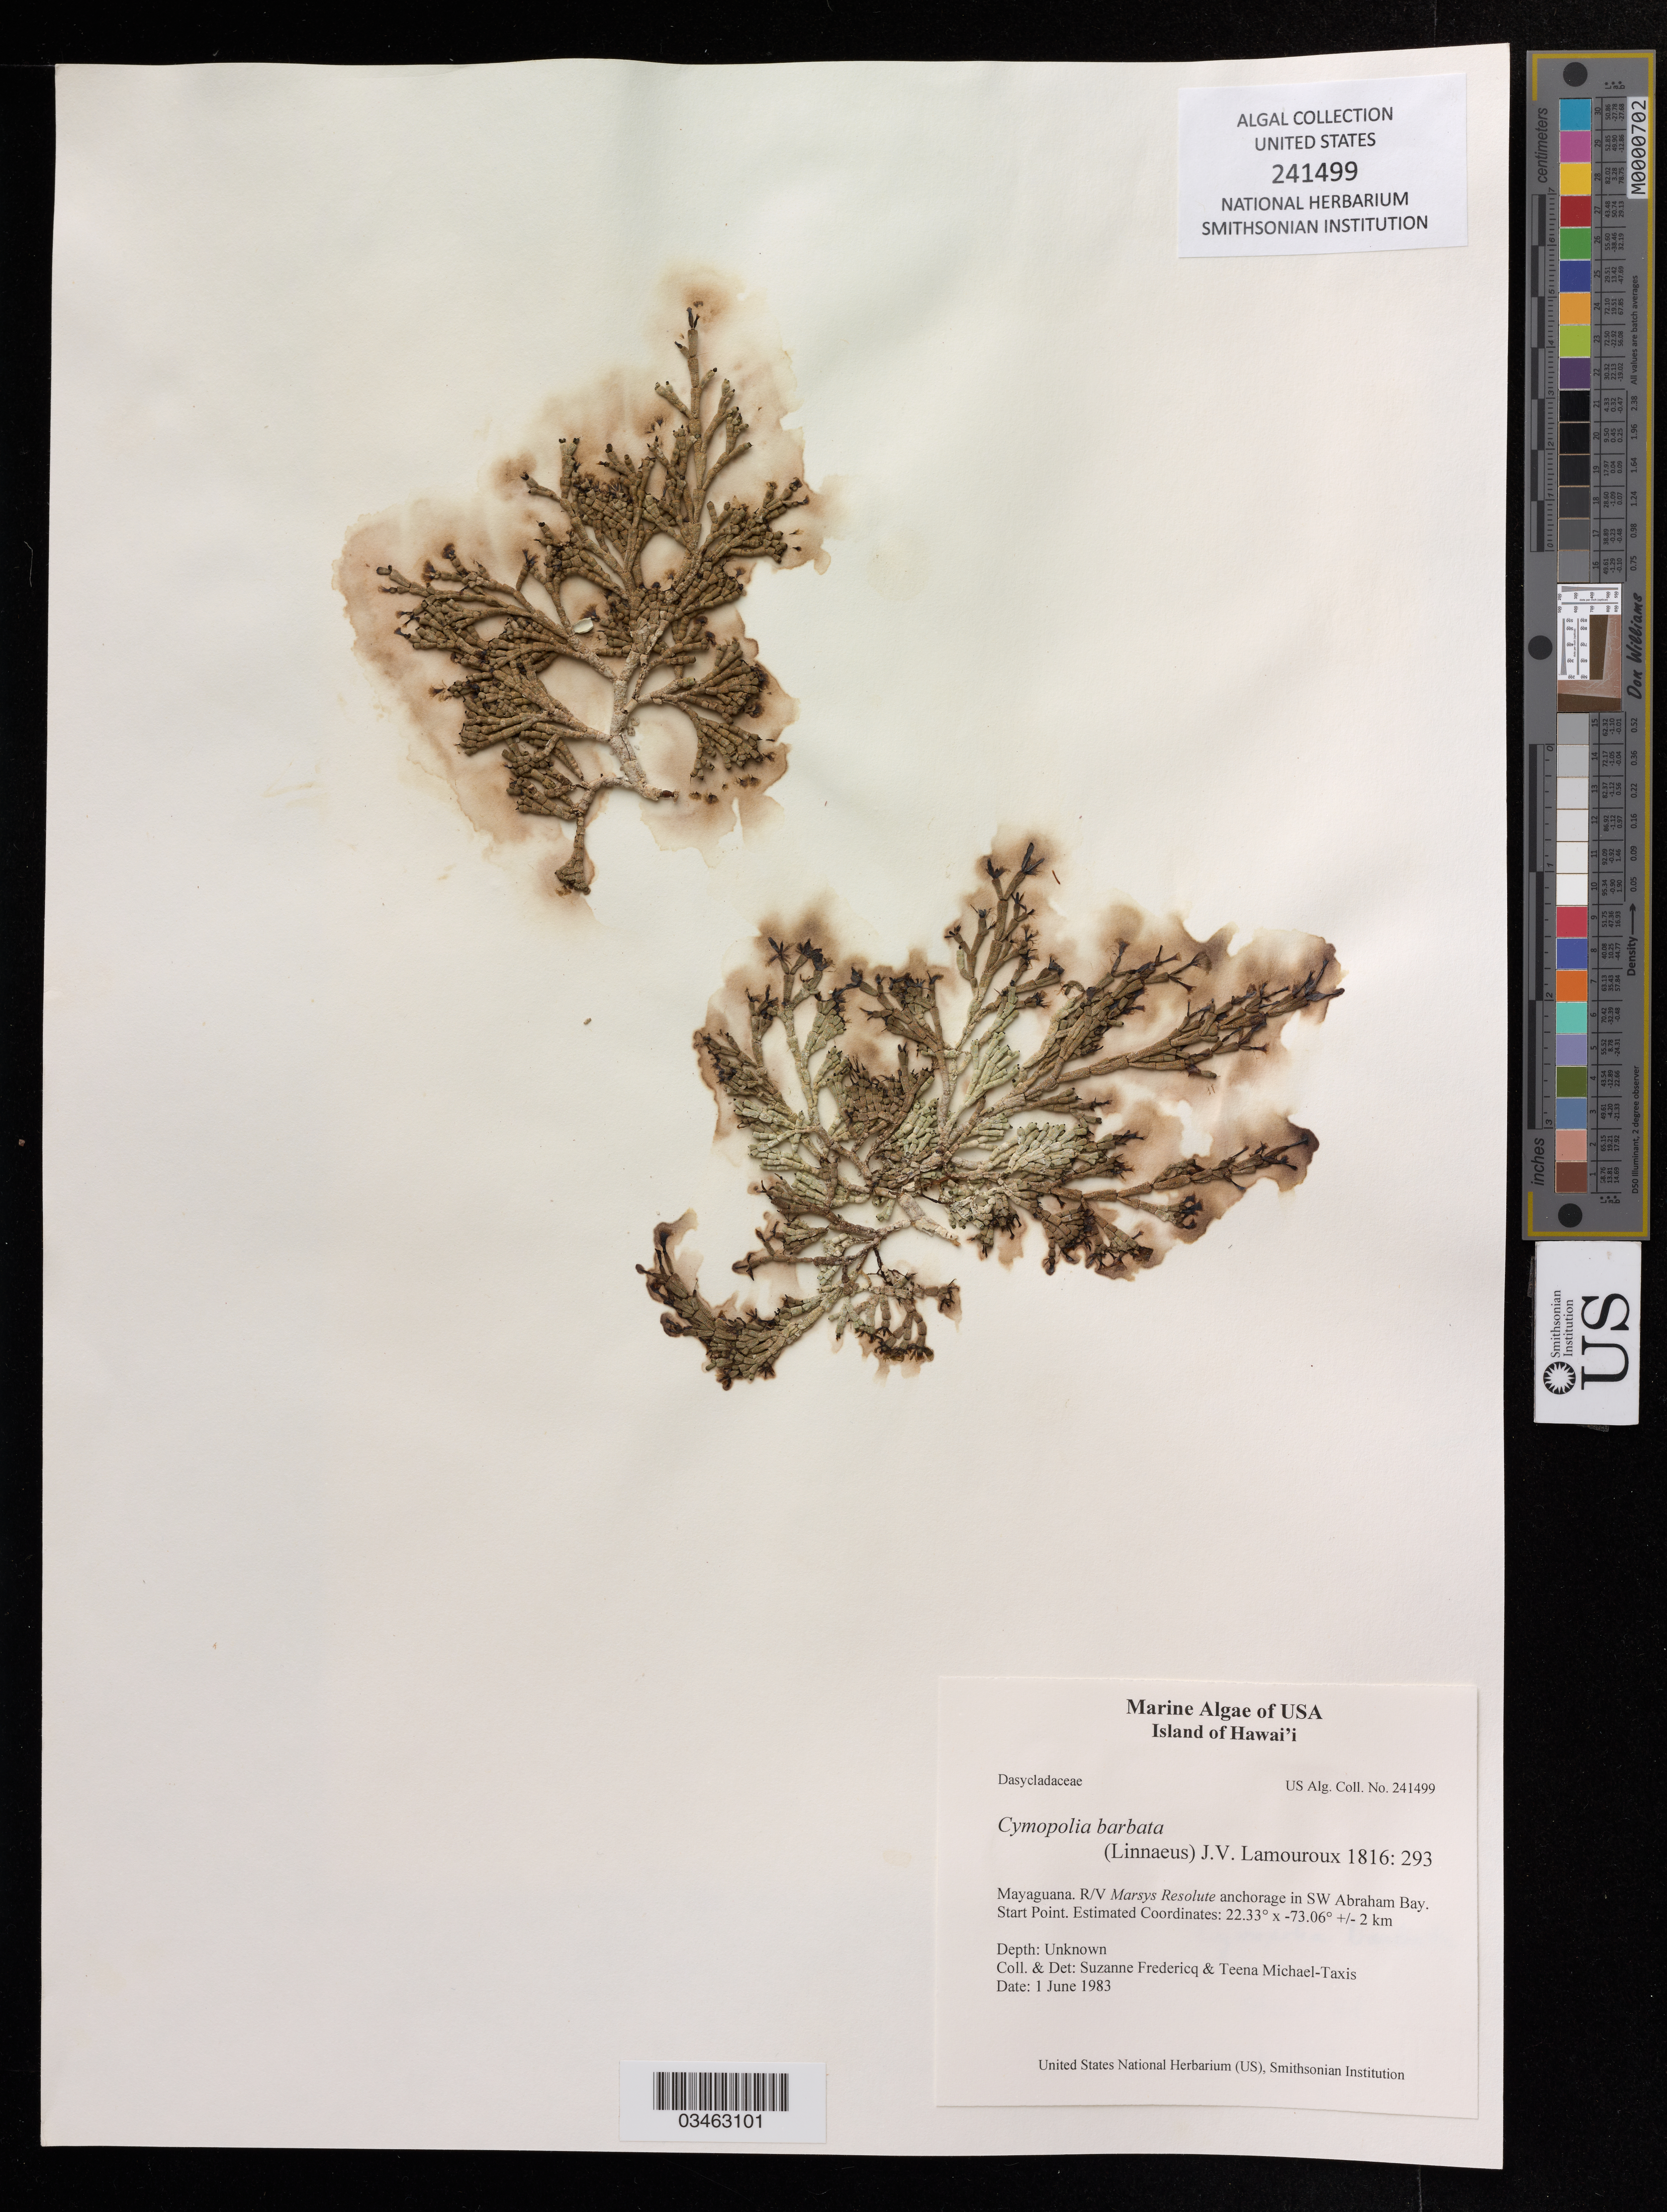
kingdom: Plantae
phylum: Chlorophyta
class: Ulvophyceae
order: Dasycladales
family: Dasycladaceae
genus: Cymopolia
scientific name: Cymopolia barbata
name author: (L.) J.V.Lamouroux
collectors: S. Fredericq & T. Michael-Taxis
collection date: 1983-06-01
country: Bahamas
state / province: Mayaguana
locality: R/V Marsys Resolute anchorage in SW Abraham Bay. Start Point.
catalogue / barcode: US 241499